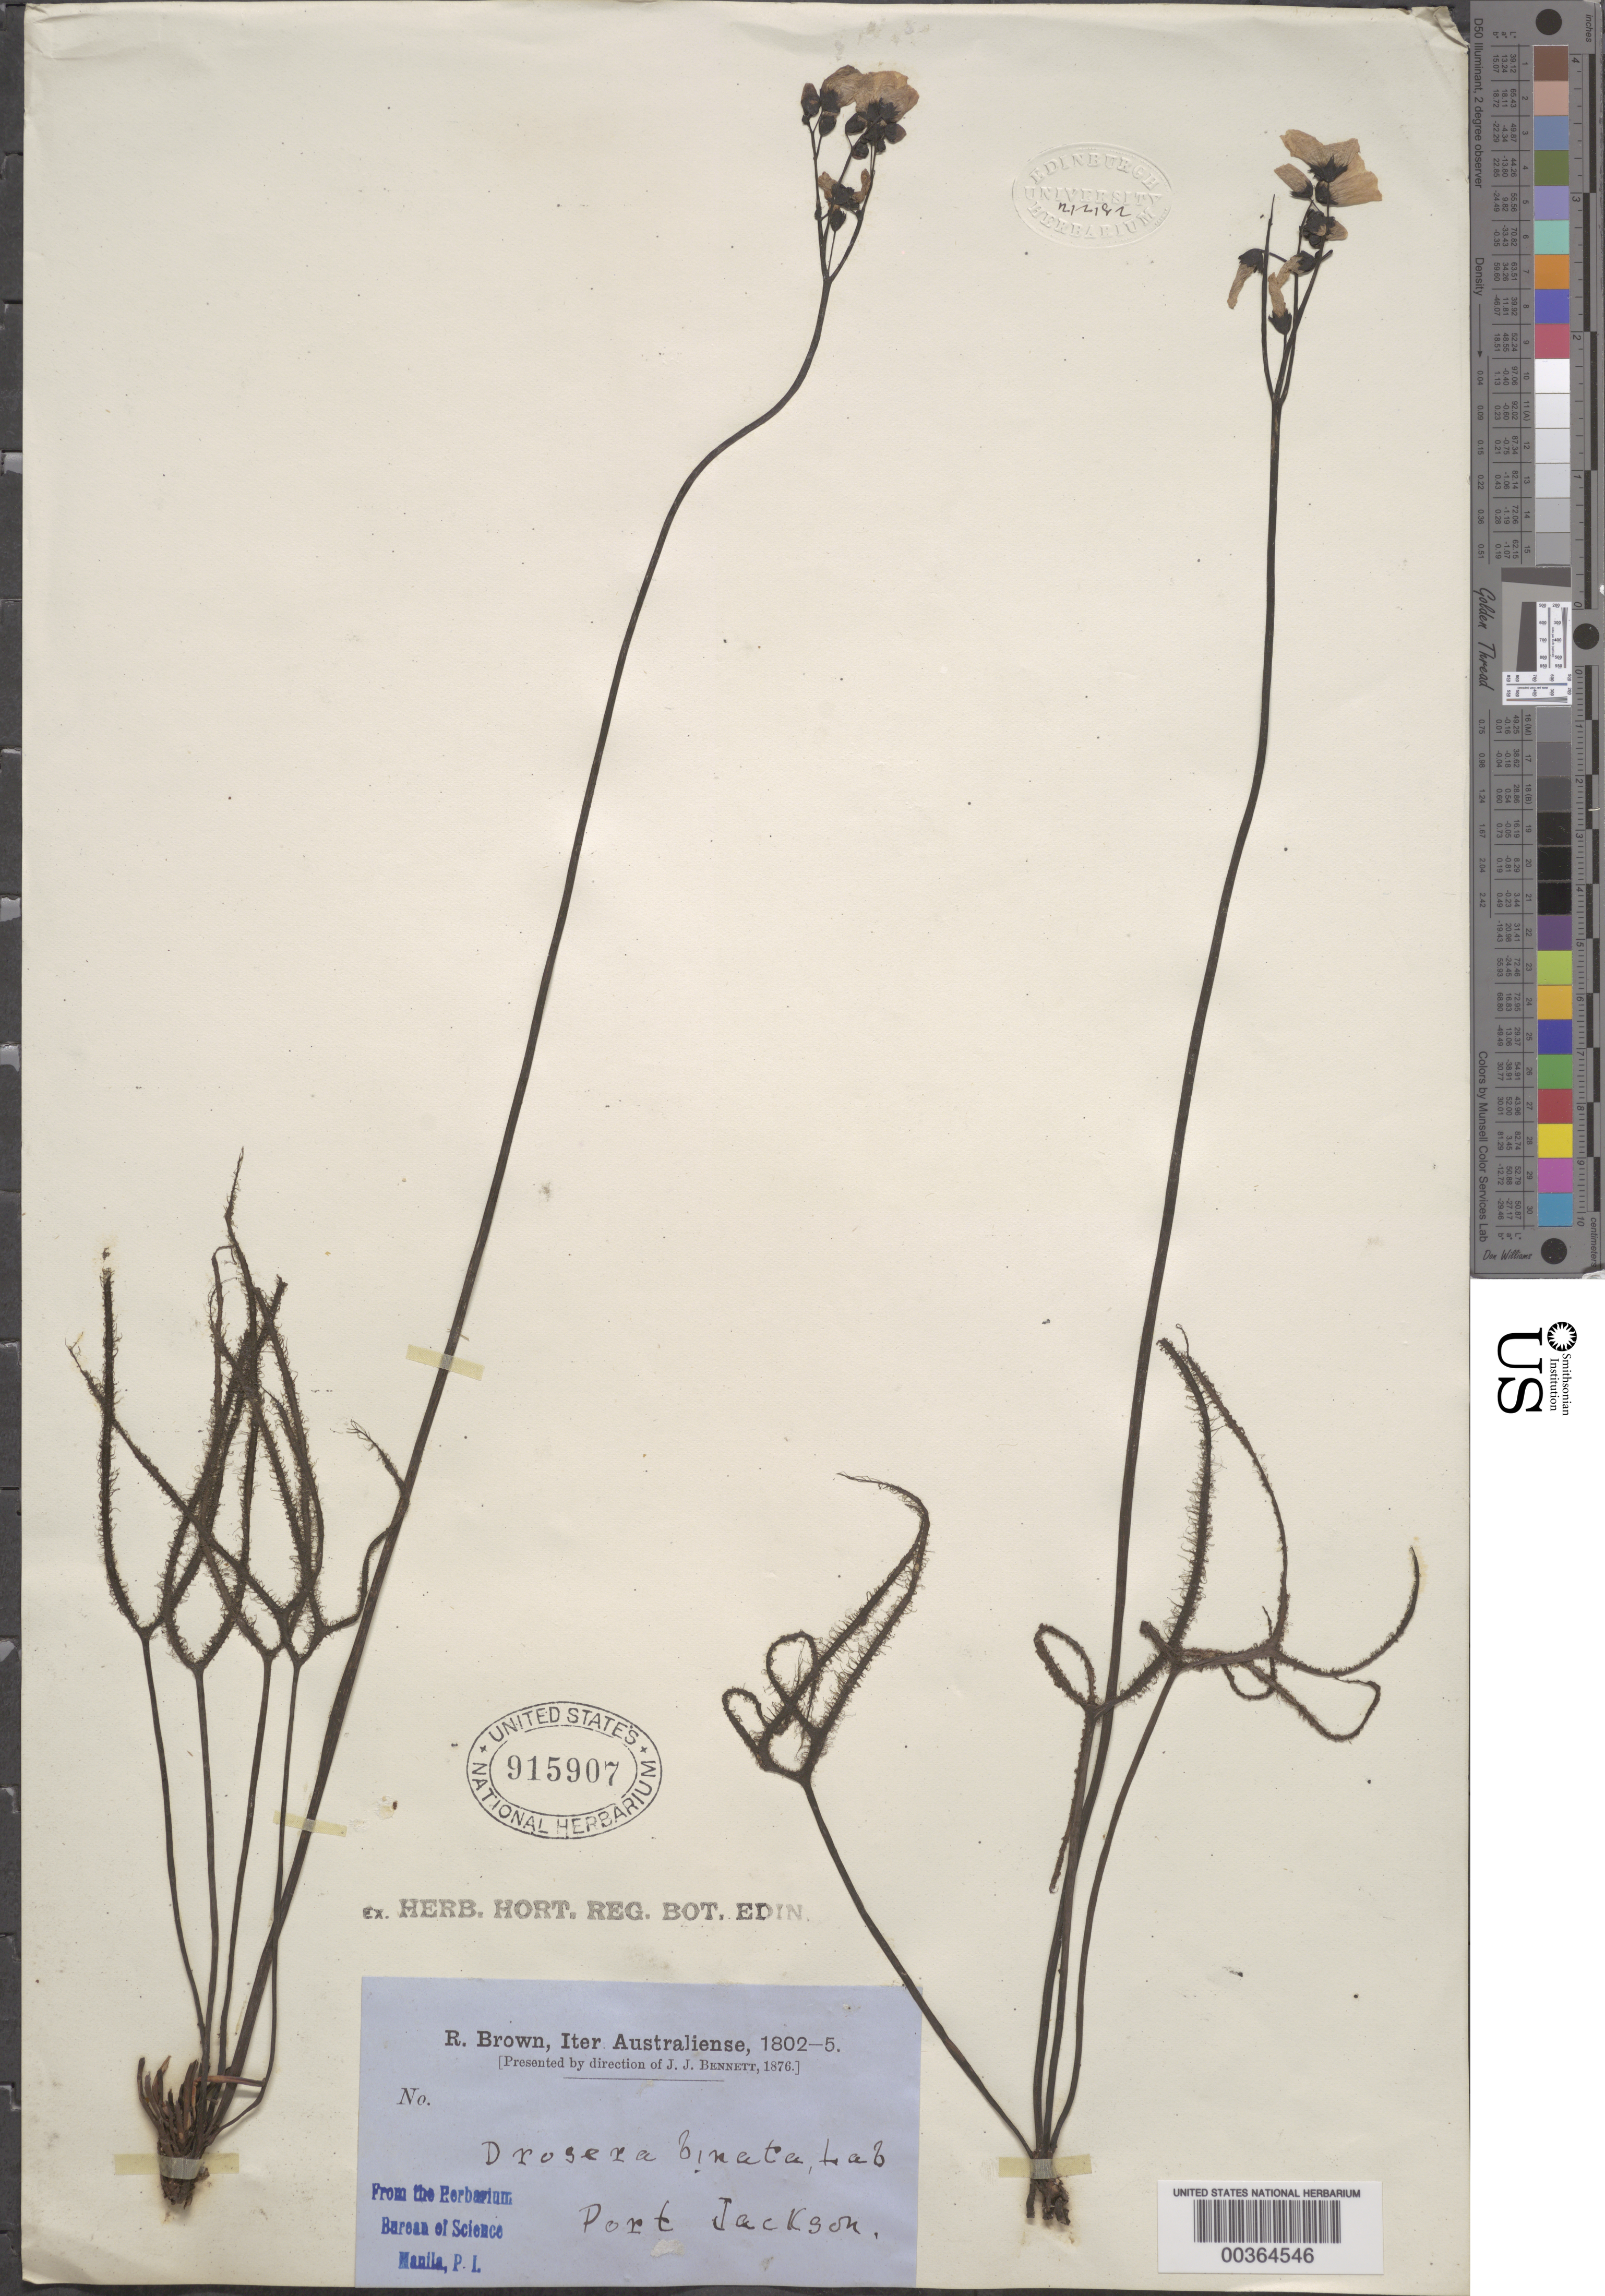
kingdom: Plantae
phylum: Tracheophyta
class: Magnoliopsida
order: Caryophyllales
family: Droseraceae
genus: Drosera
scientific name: Drosera binata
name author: Labill.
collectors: W. T. Aiton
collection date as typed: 1802 to -- --- 1805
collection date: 1802/1805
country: Australia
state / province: New South Wales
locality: Port jackson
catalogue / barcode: US 915907